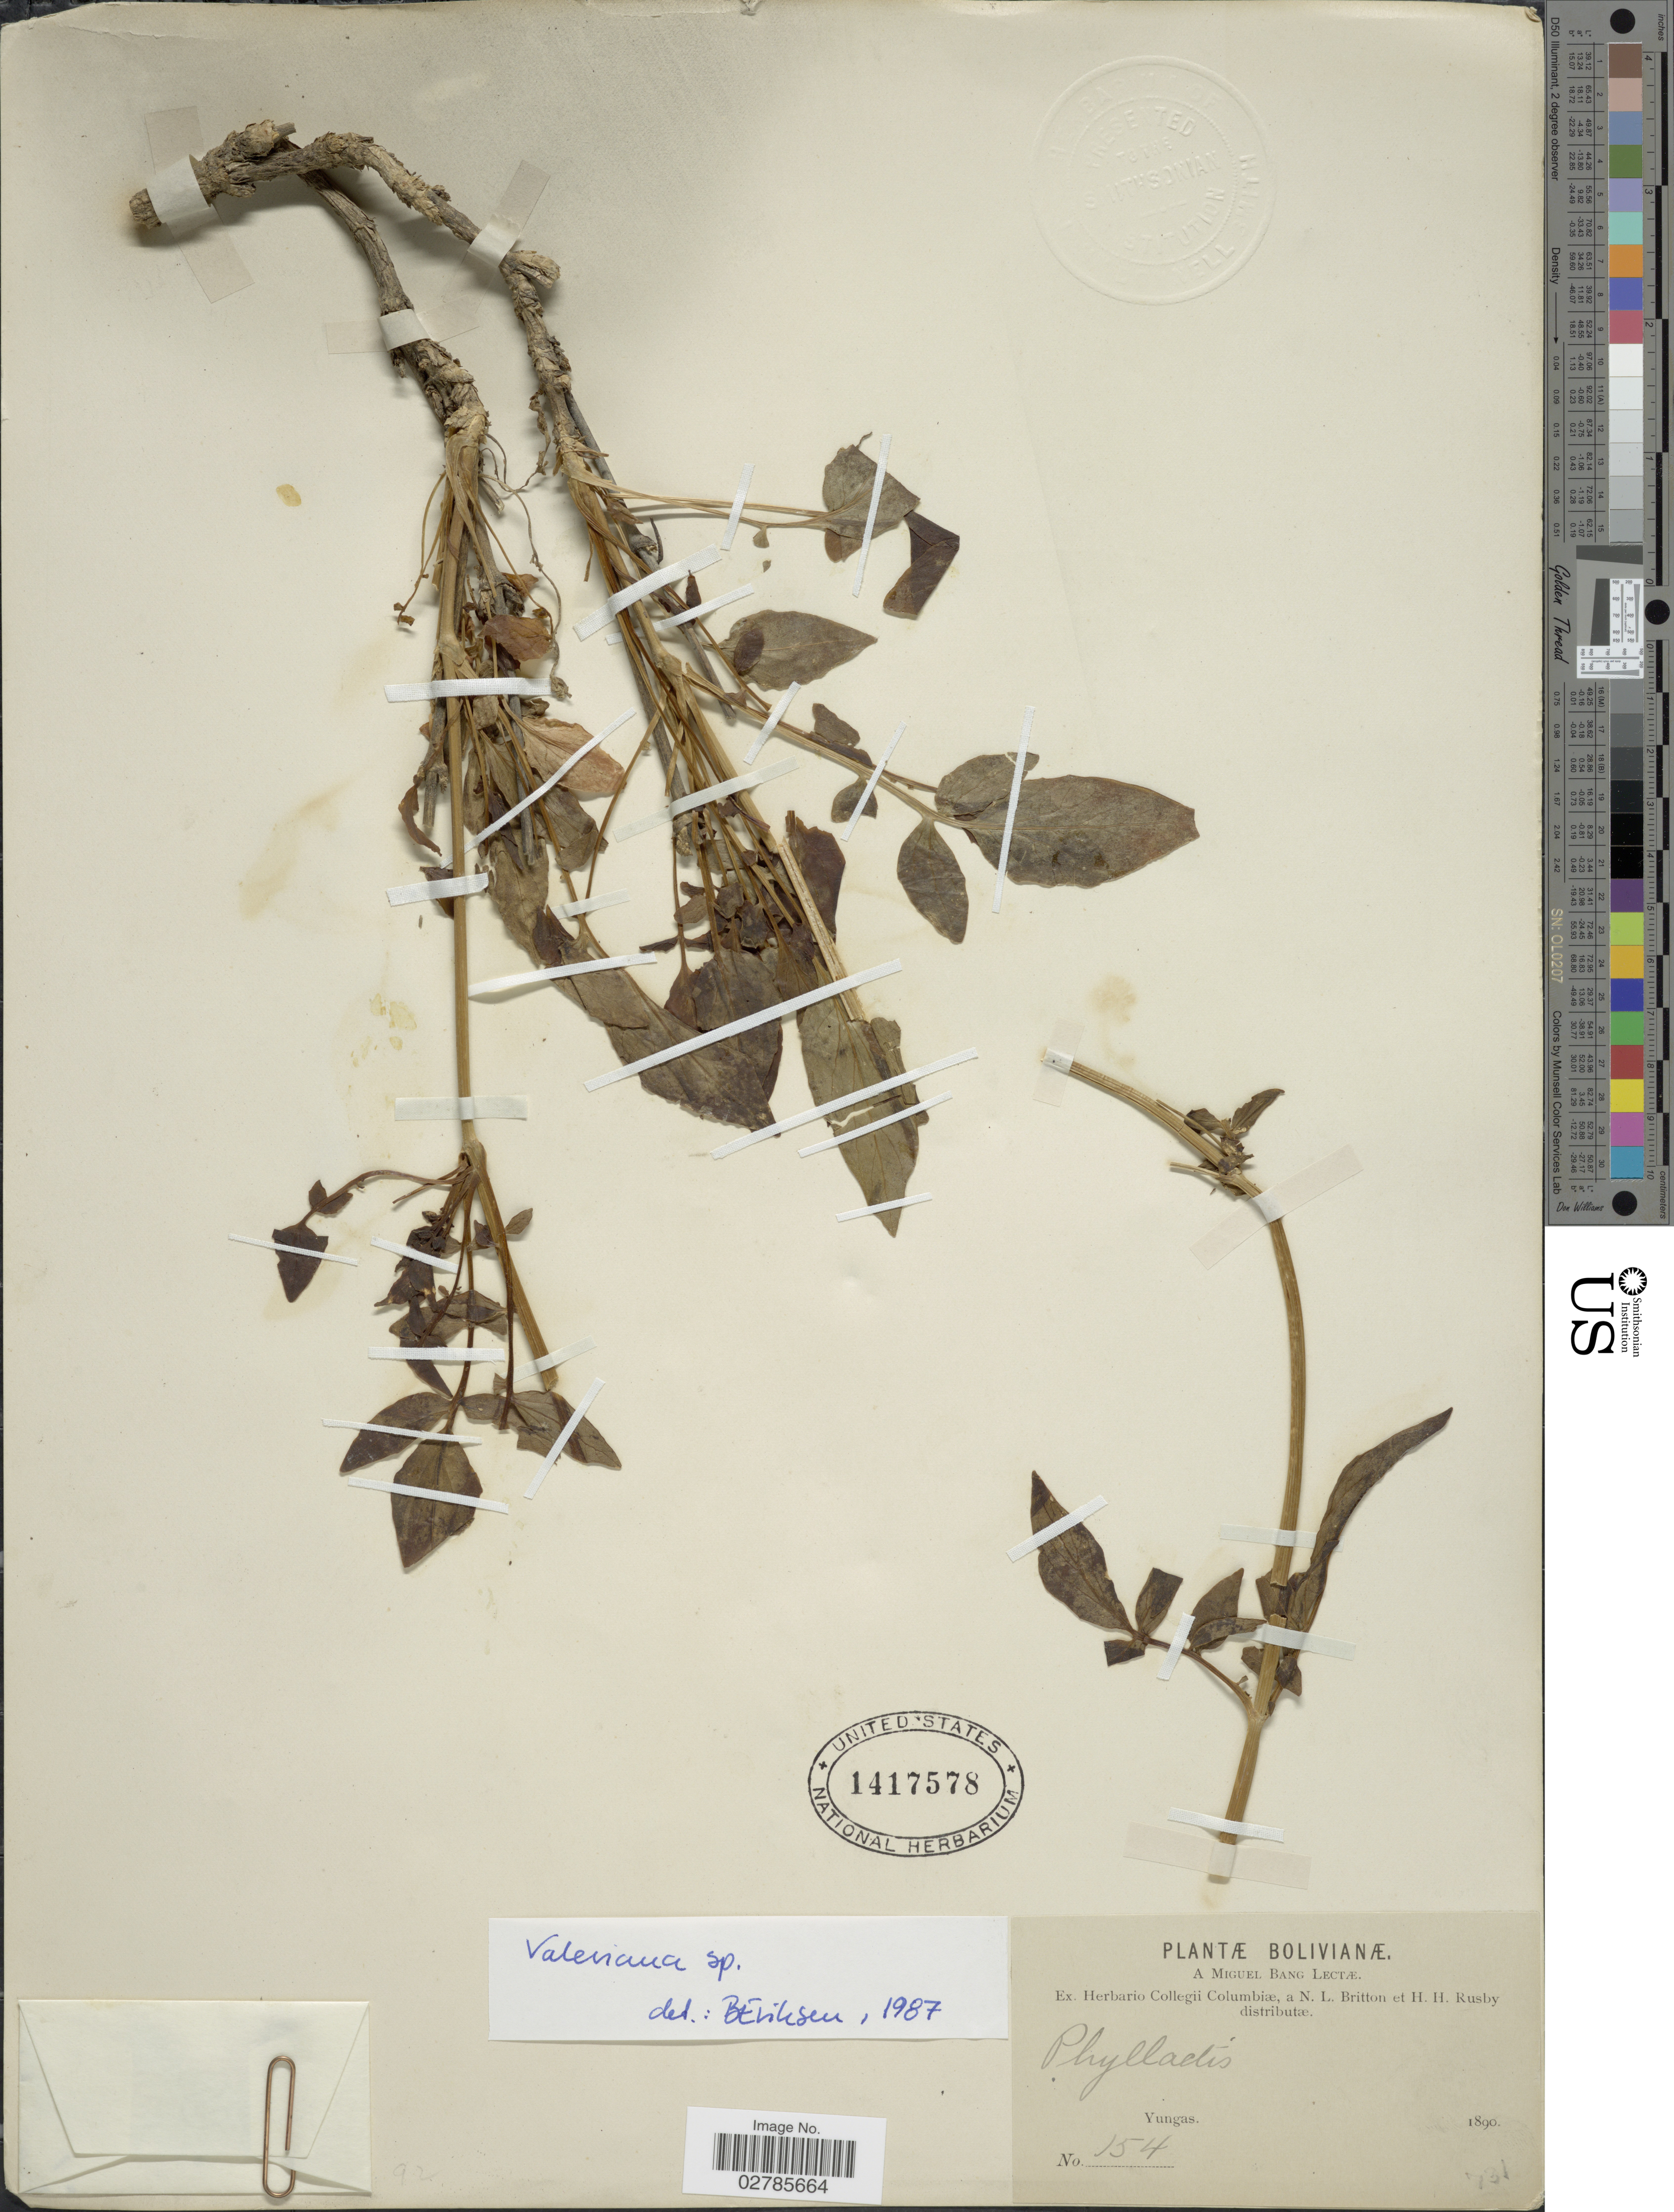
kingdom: Plantae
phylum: Tracheophyta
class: Magnoliopsida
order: Dipsacales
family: Caprifoliaceae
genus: Valeriana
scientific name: Valeriana sp.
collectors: M. Bang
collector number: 154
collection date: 1890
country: Bolivia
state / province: La Paz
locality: Yungas.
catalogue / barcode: US 1417578